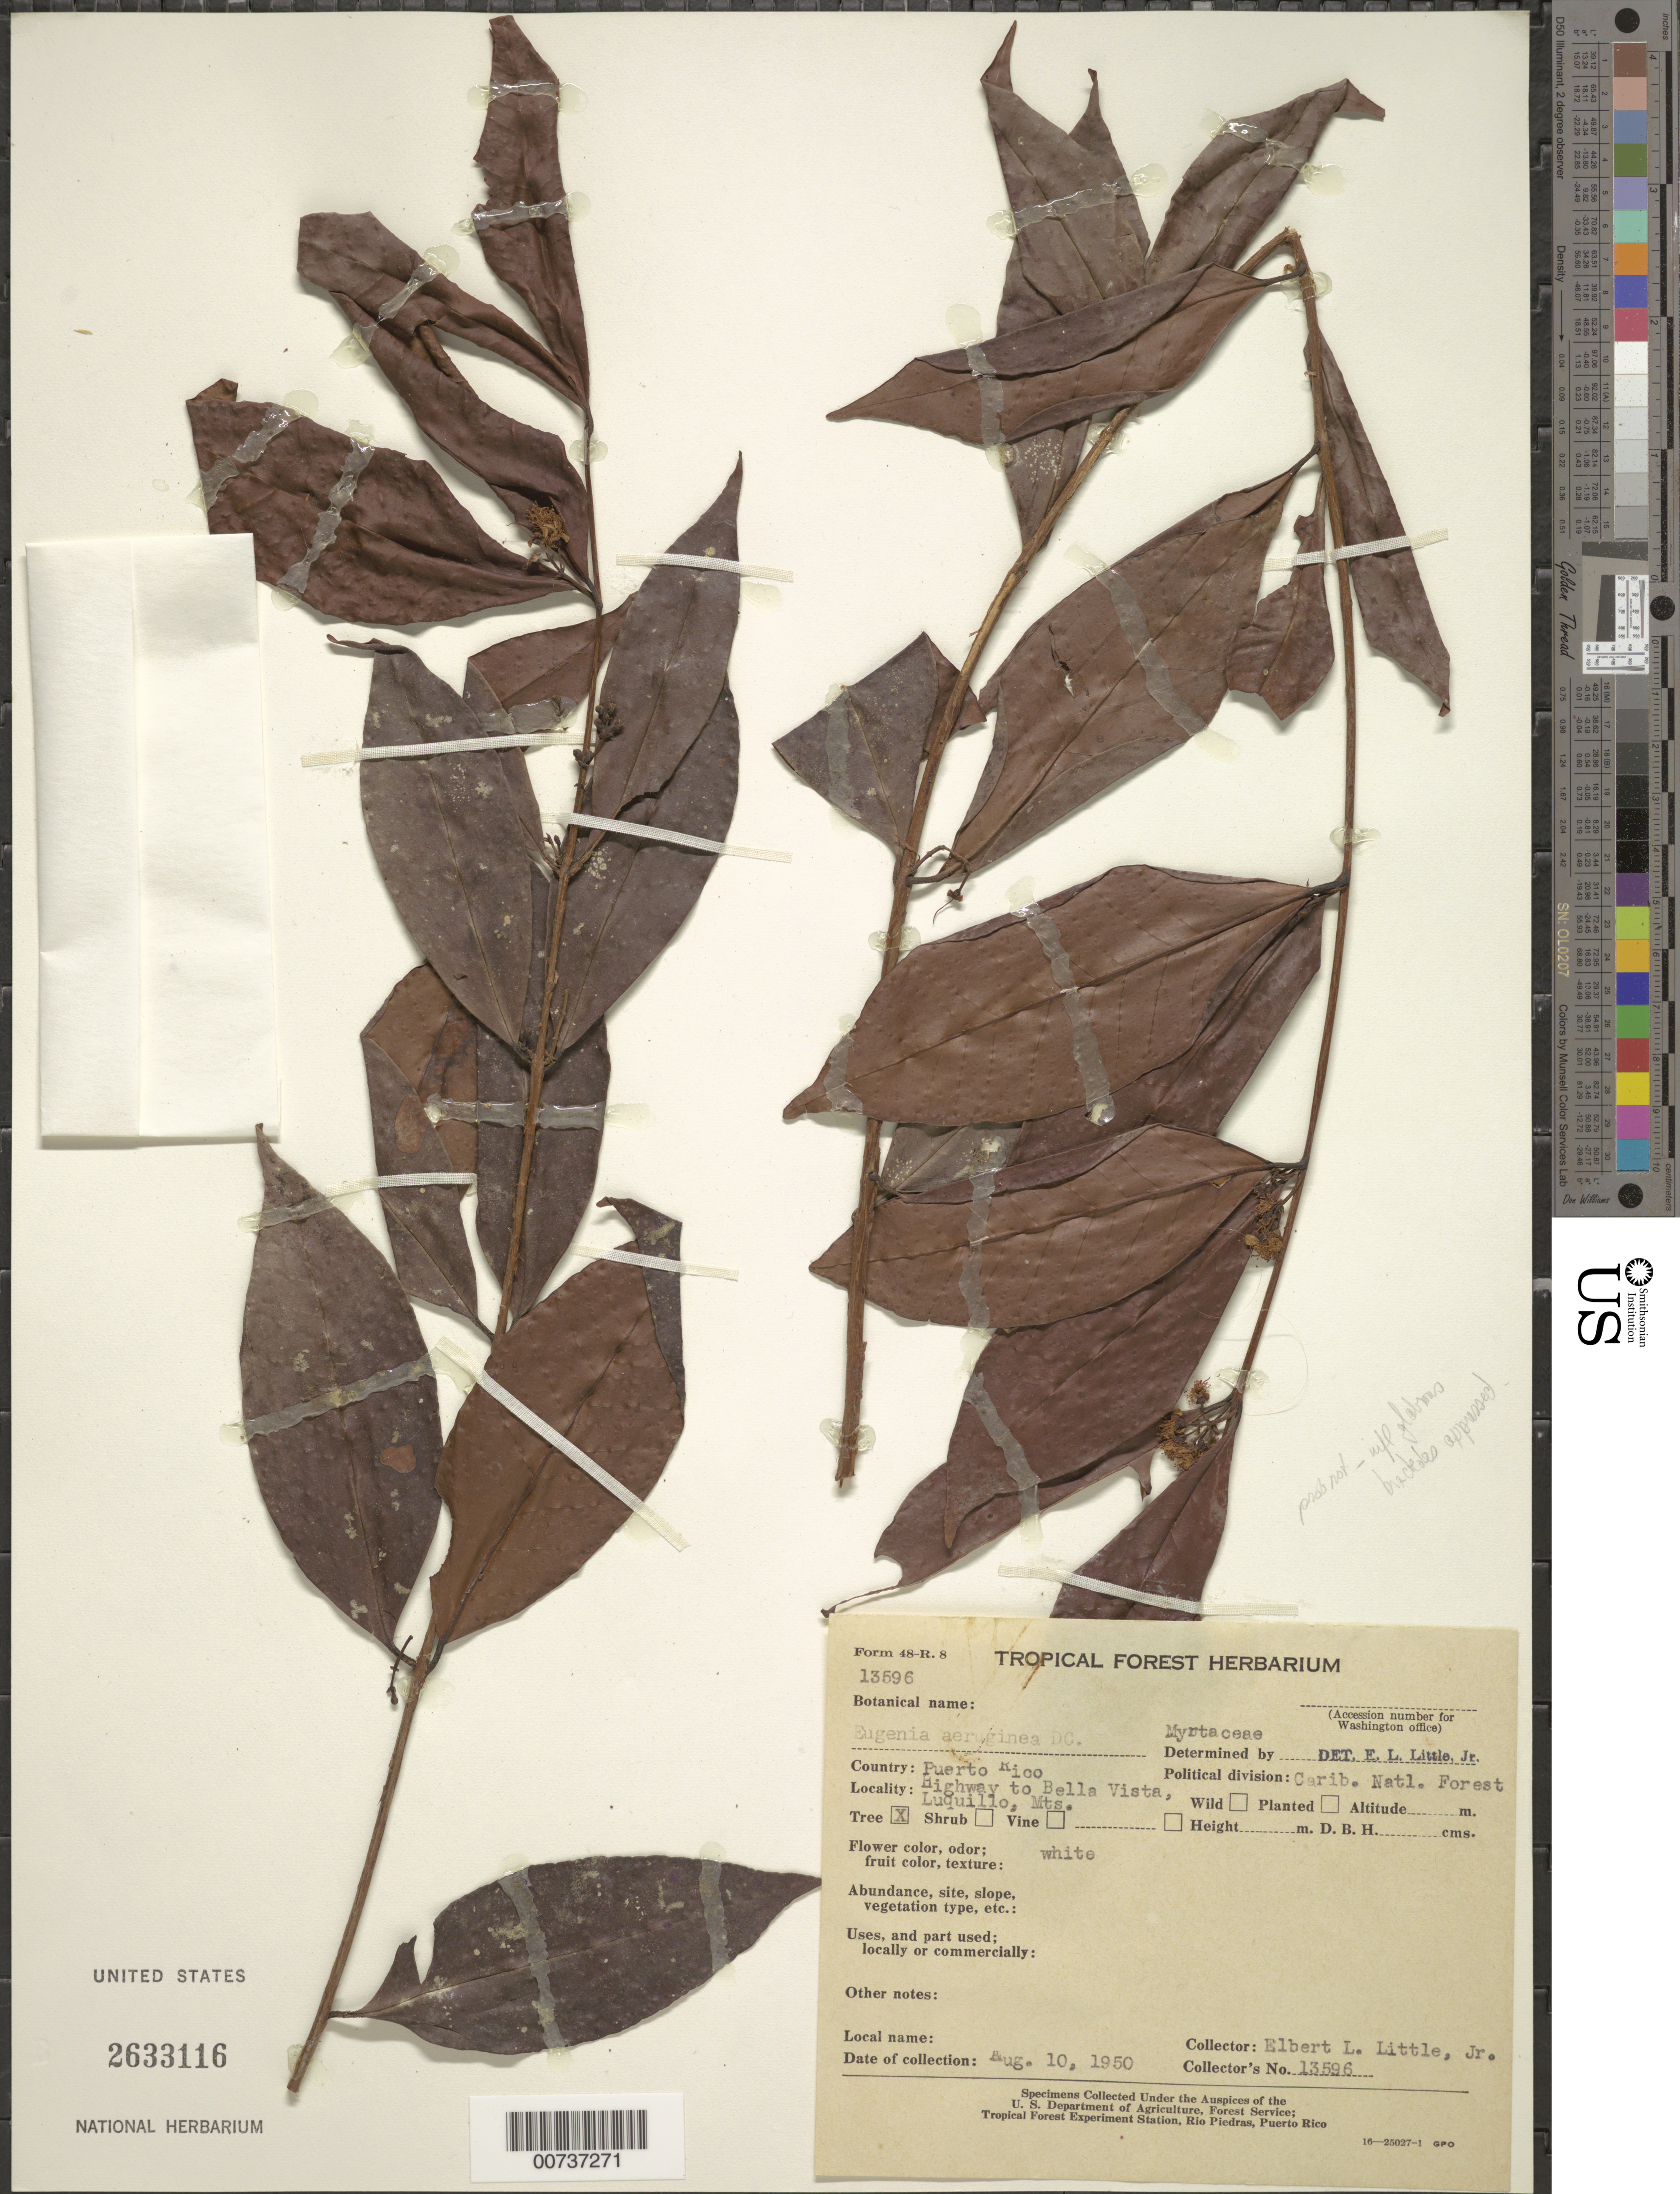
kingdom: Plantae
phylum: Tracheophyta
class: Magnoliopsida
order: Myrtales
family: Myrtaceae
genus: Eugenia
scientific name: Eugenia sp.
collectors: E. L. Little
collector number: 13596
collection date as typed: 10 Aug 1950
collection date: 1950-08-10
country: Puerto Rico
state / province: Luquillo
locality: Highway to Bella Vista, Luquillo Mountains. Caribbean National Forest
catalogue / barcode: US 2633116